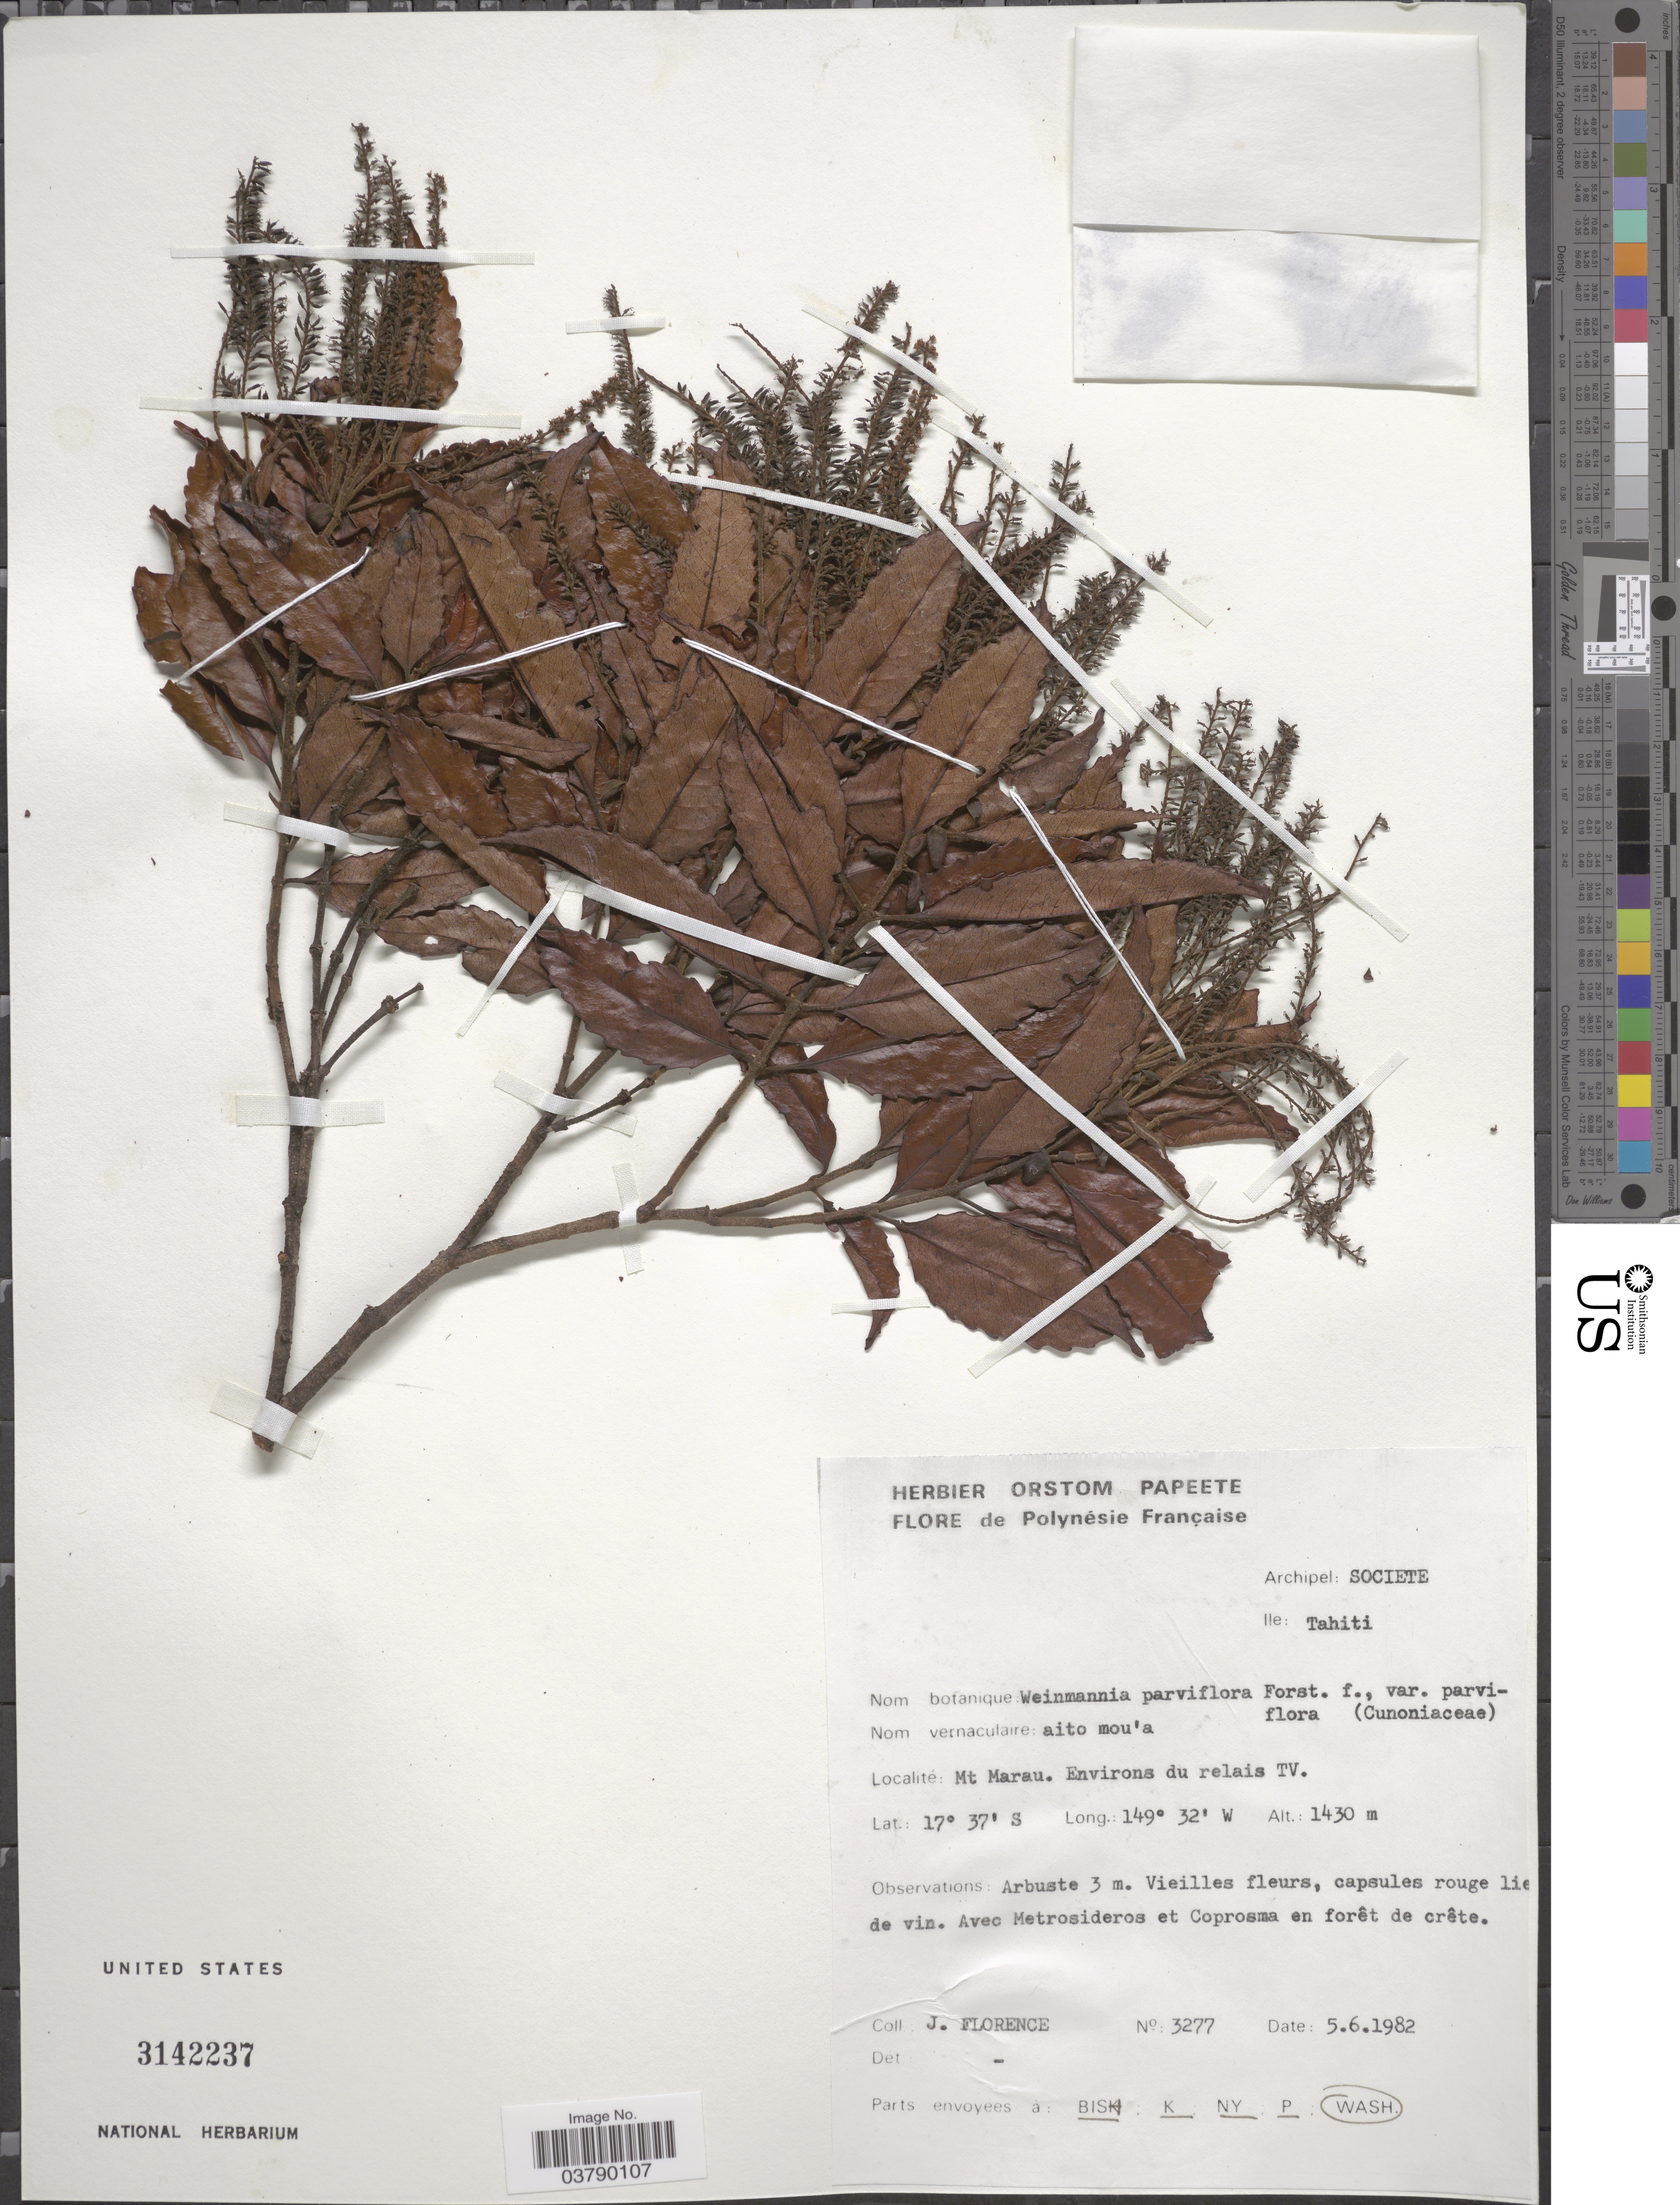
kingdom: Plantae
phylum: Tracheophyta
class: Magnoliopsida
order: Oxalidales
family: Cunoniaceae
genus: Pterophylla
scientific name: Pterophylla parviflora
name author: (G. Forst.) Pillon & H.C. Hopkins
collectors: J. Florence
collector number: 3277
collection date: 1982-06-05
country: French Polynesia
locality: Archipel: Society. Ile: Tahiti. Mt. Marau. Environs du relais TV.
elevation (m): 1430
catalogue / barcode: US 3142237